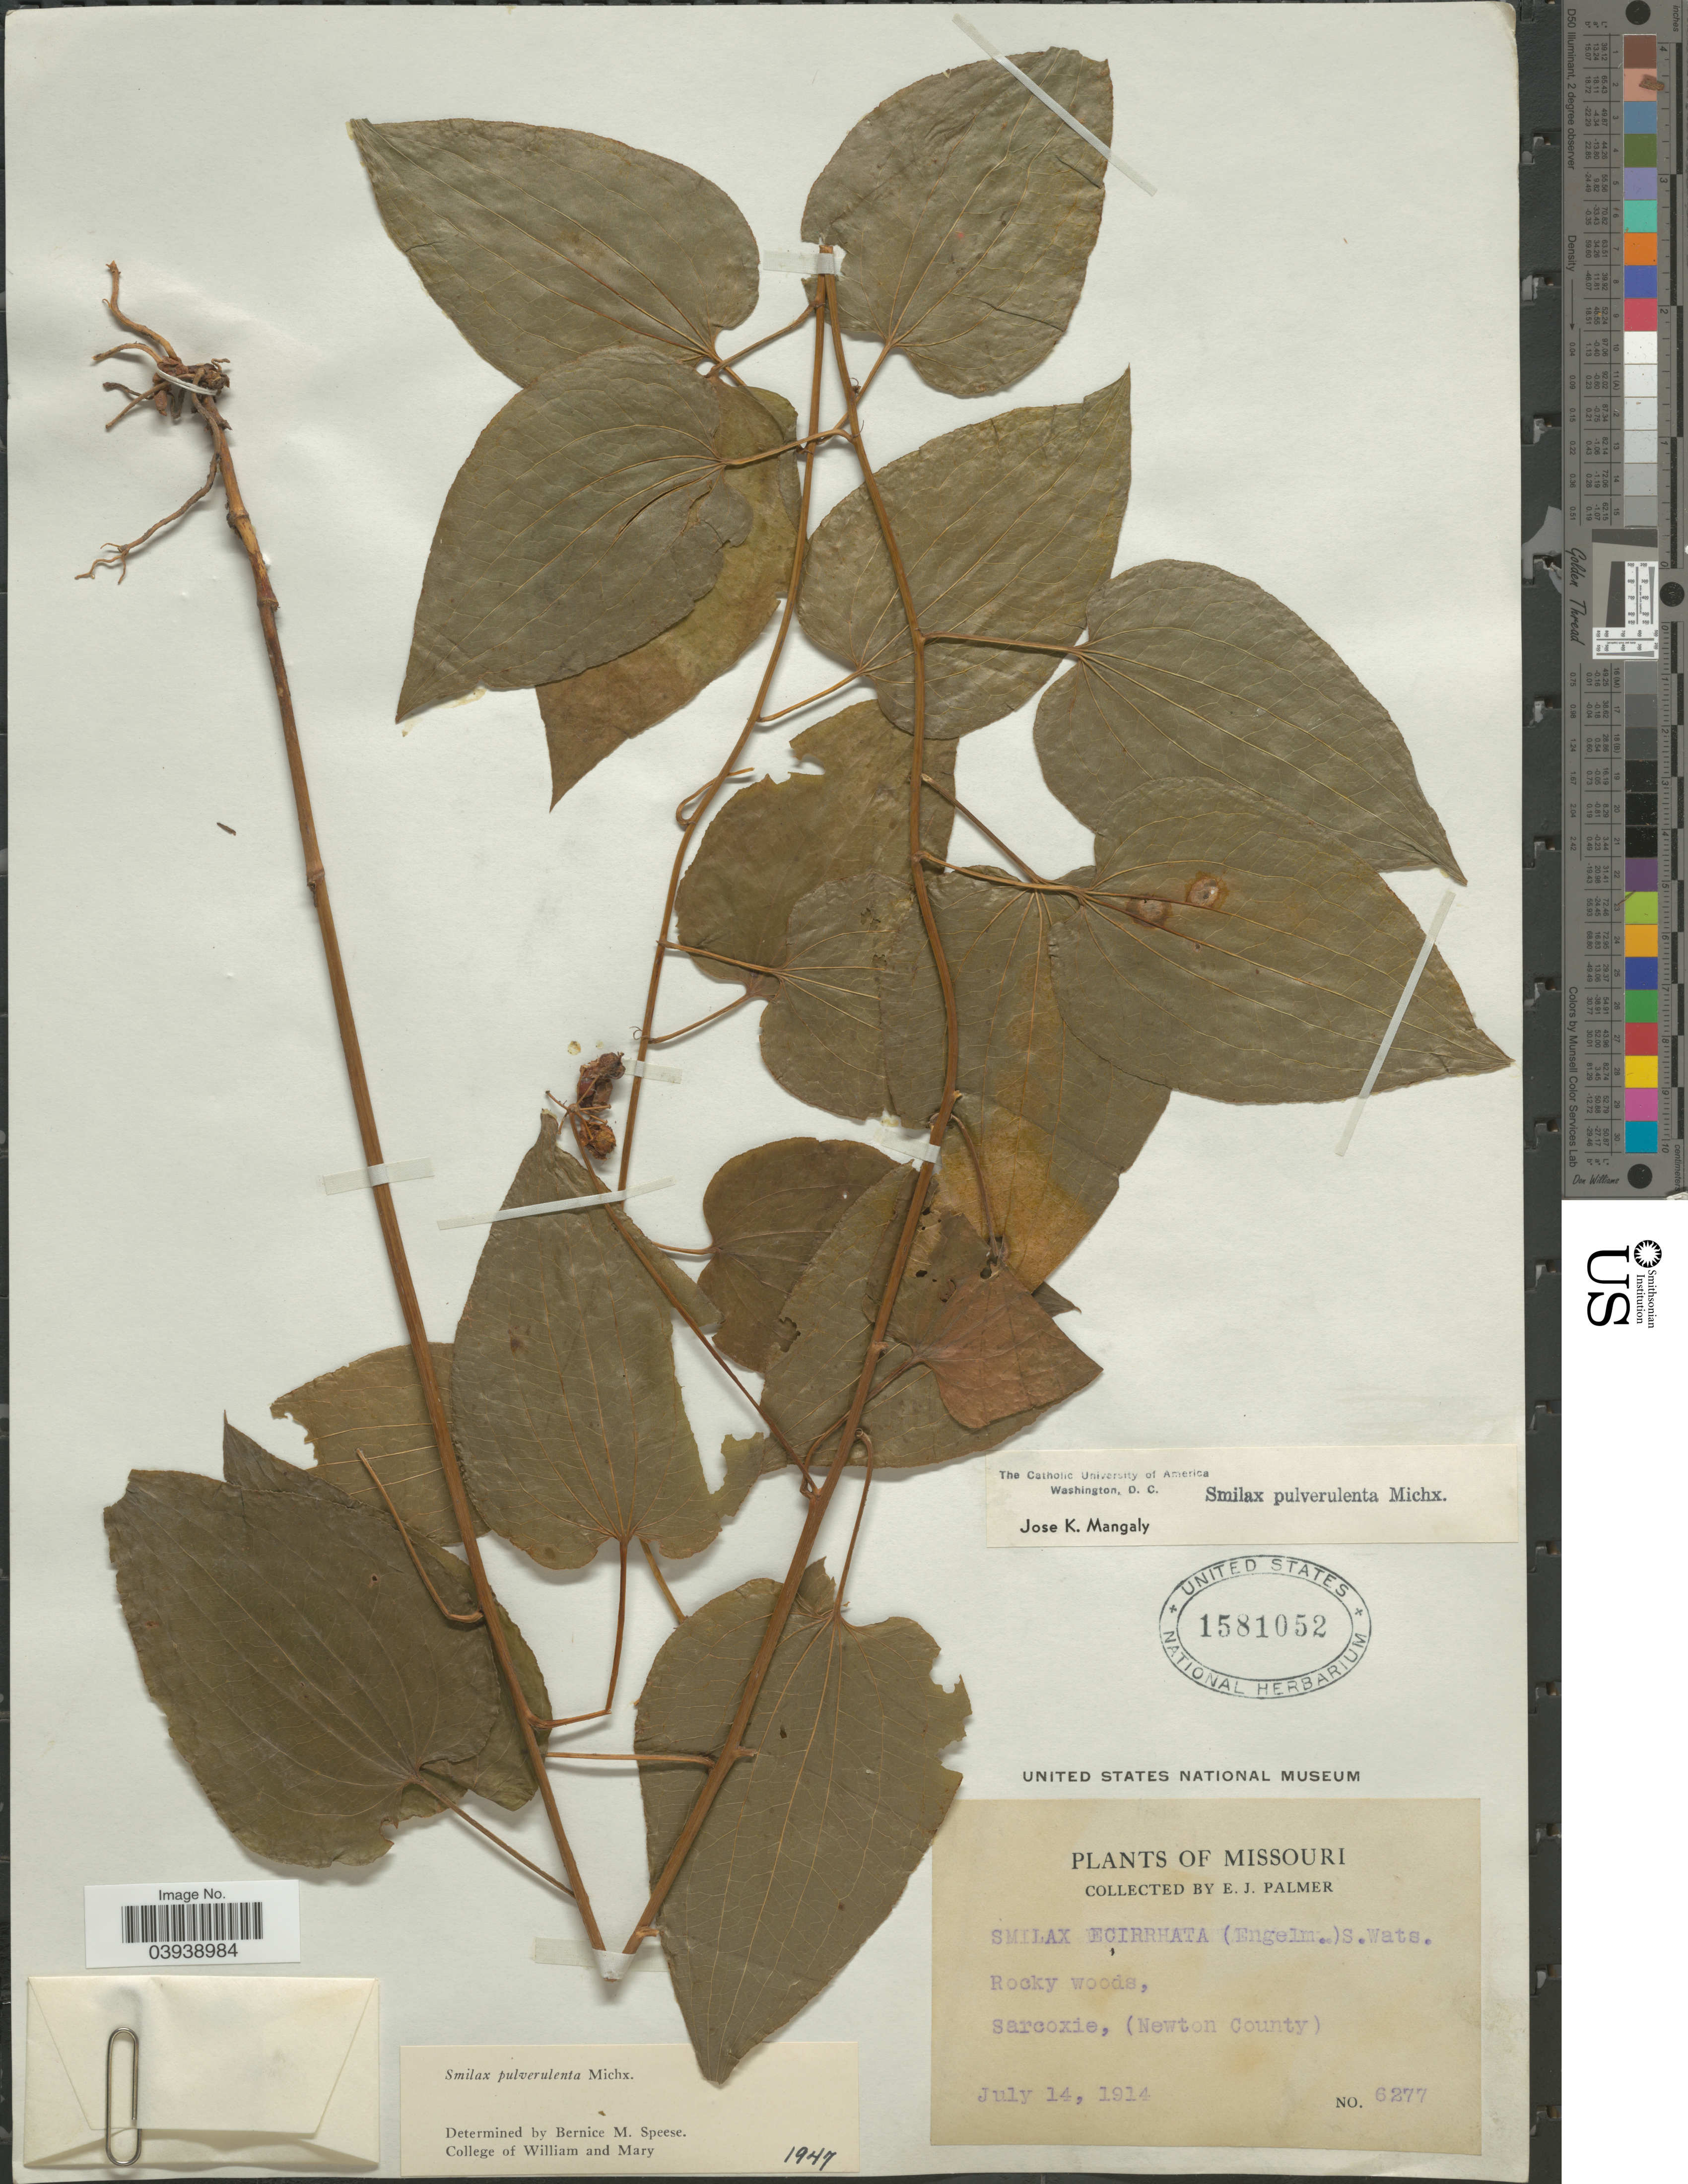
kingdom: Plantae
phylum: Tracheophyta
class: Liliopsida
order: Liliales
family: Smilacaceae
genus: Smilax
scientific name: Smilax pulverulenta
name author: Michx.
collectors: E. J. Palmer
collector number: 6277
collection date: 1914-07-14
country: United States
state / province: Missouri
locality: Sarcoxie, (Newton County).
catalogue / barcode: US 1581052